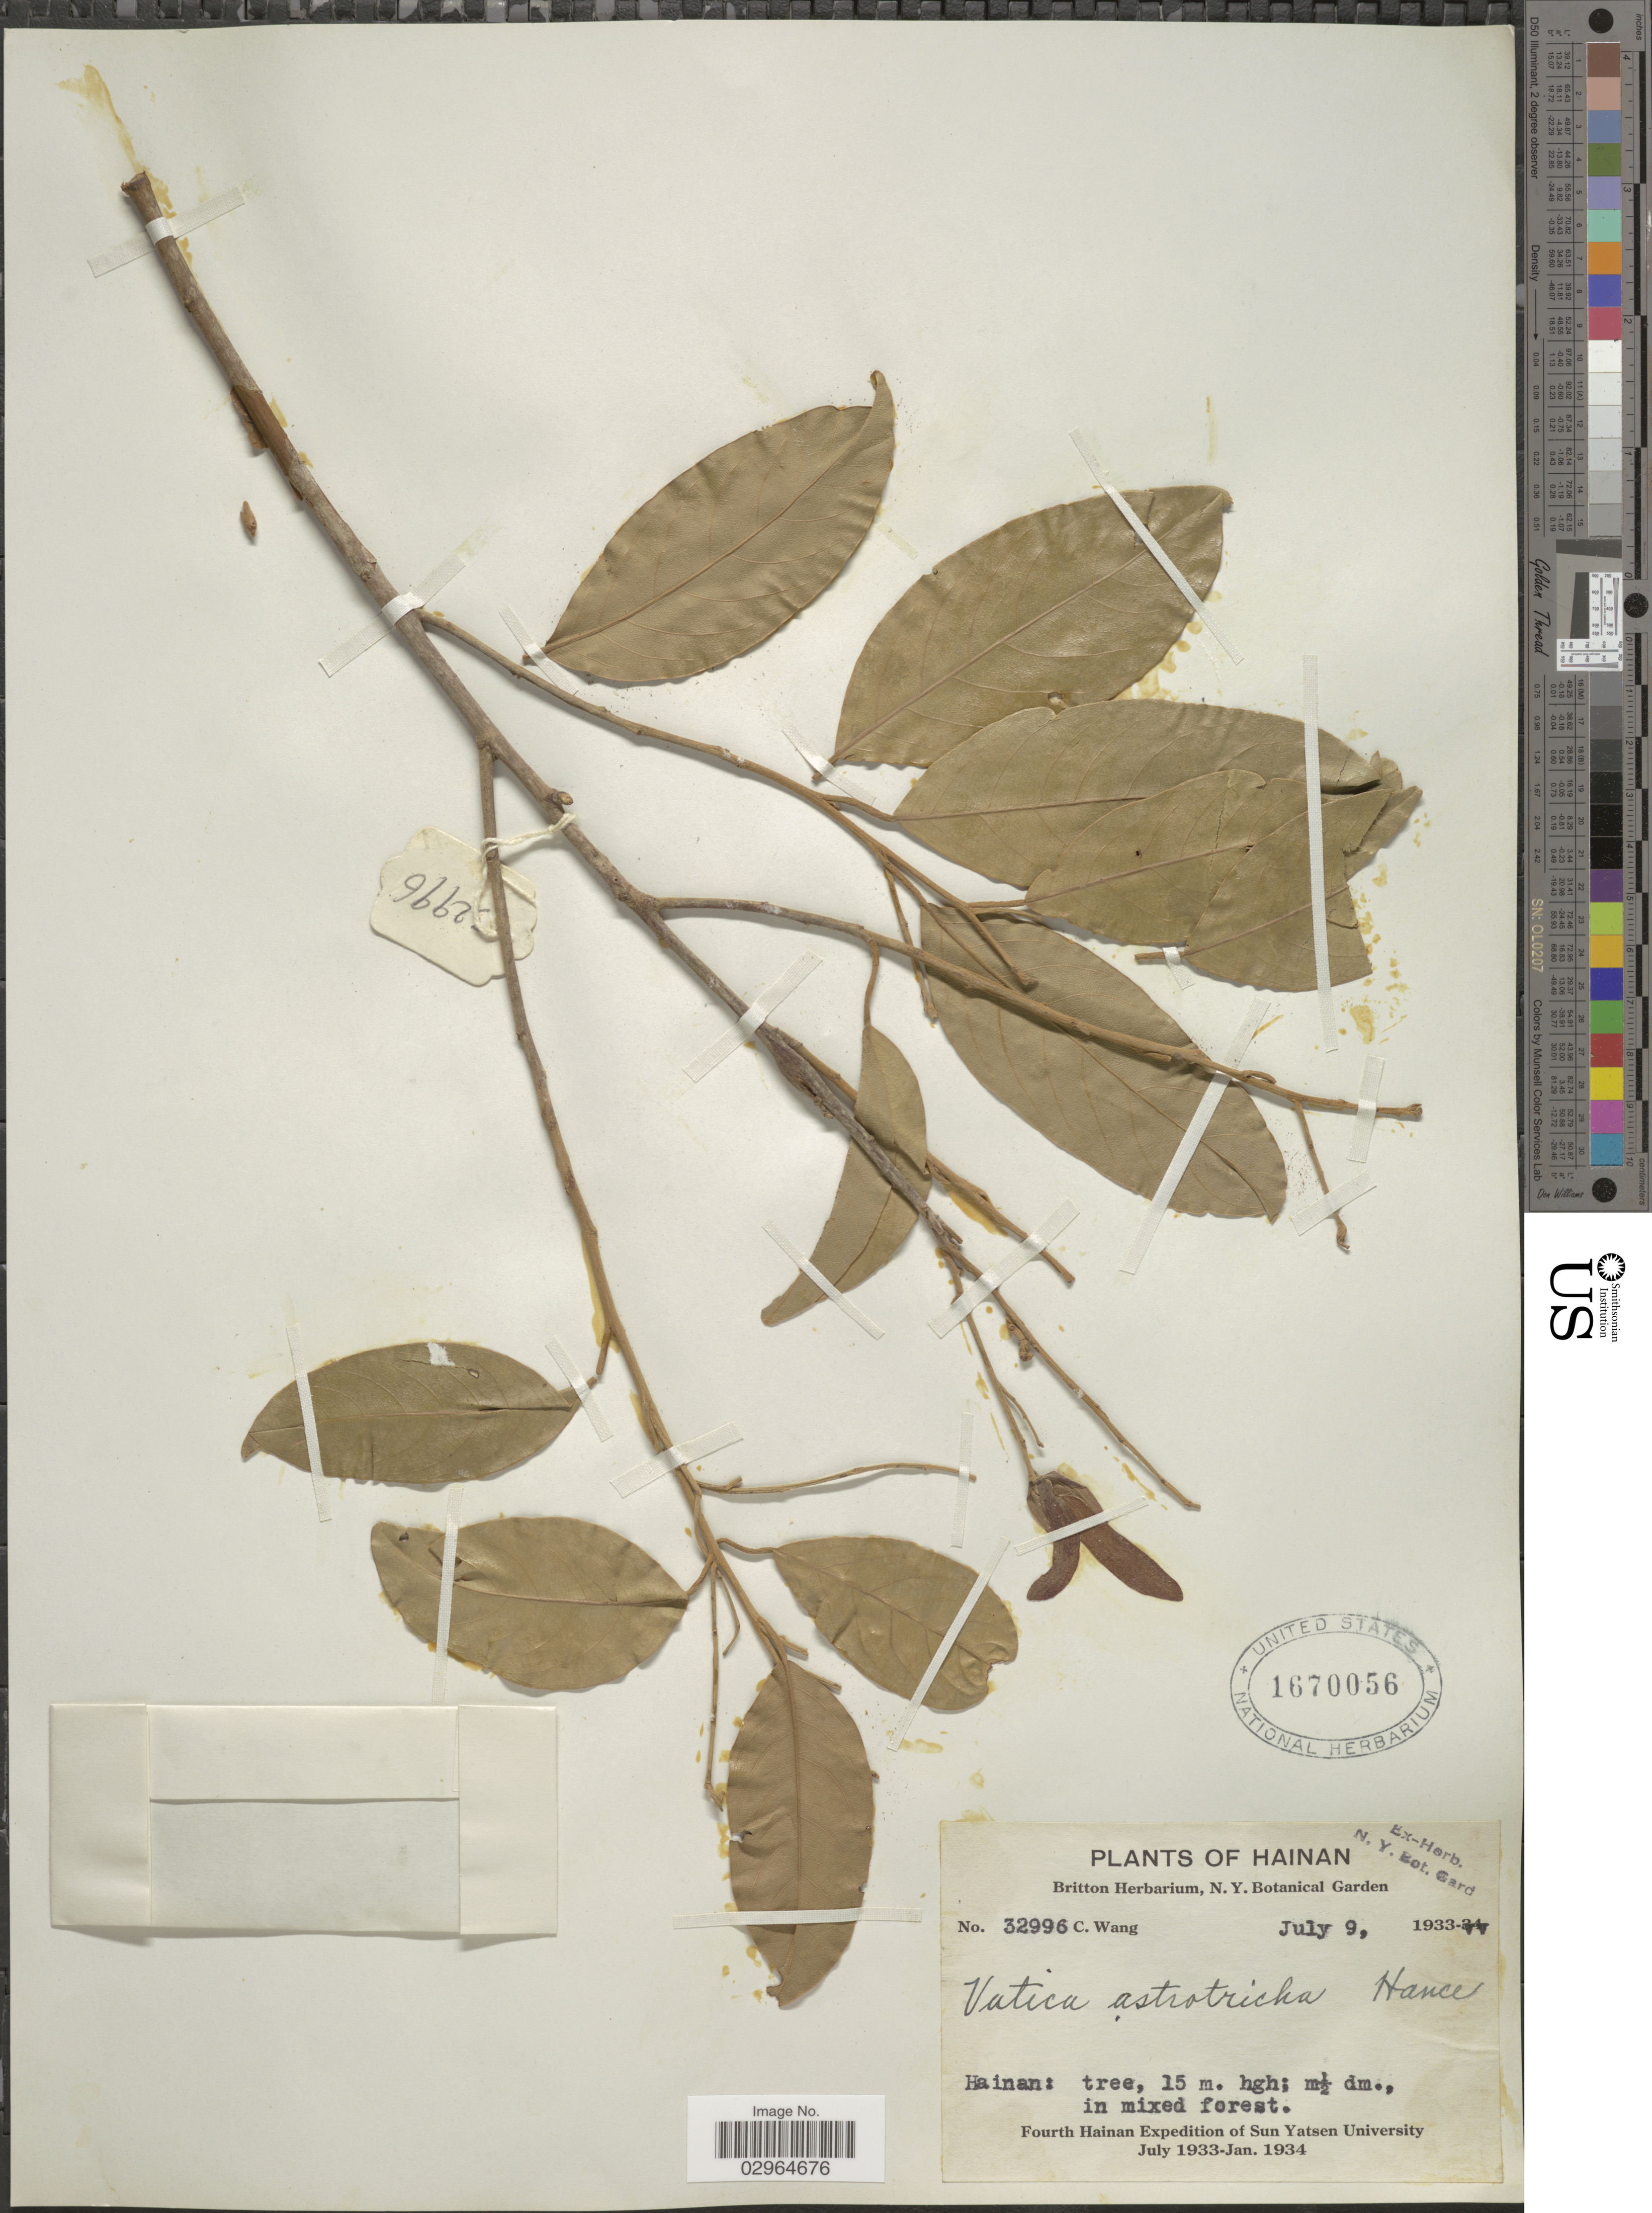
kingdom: Plantae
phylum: Tracheophyta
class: Magnoliopsida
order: Malvales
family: Dipterocarpaceae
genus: Vatica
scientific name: Vatica astrotricha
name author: Hance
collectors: C. Wang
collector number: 32996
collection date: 1933-07-09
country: China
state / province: Hainan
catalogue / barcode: US 1670056